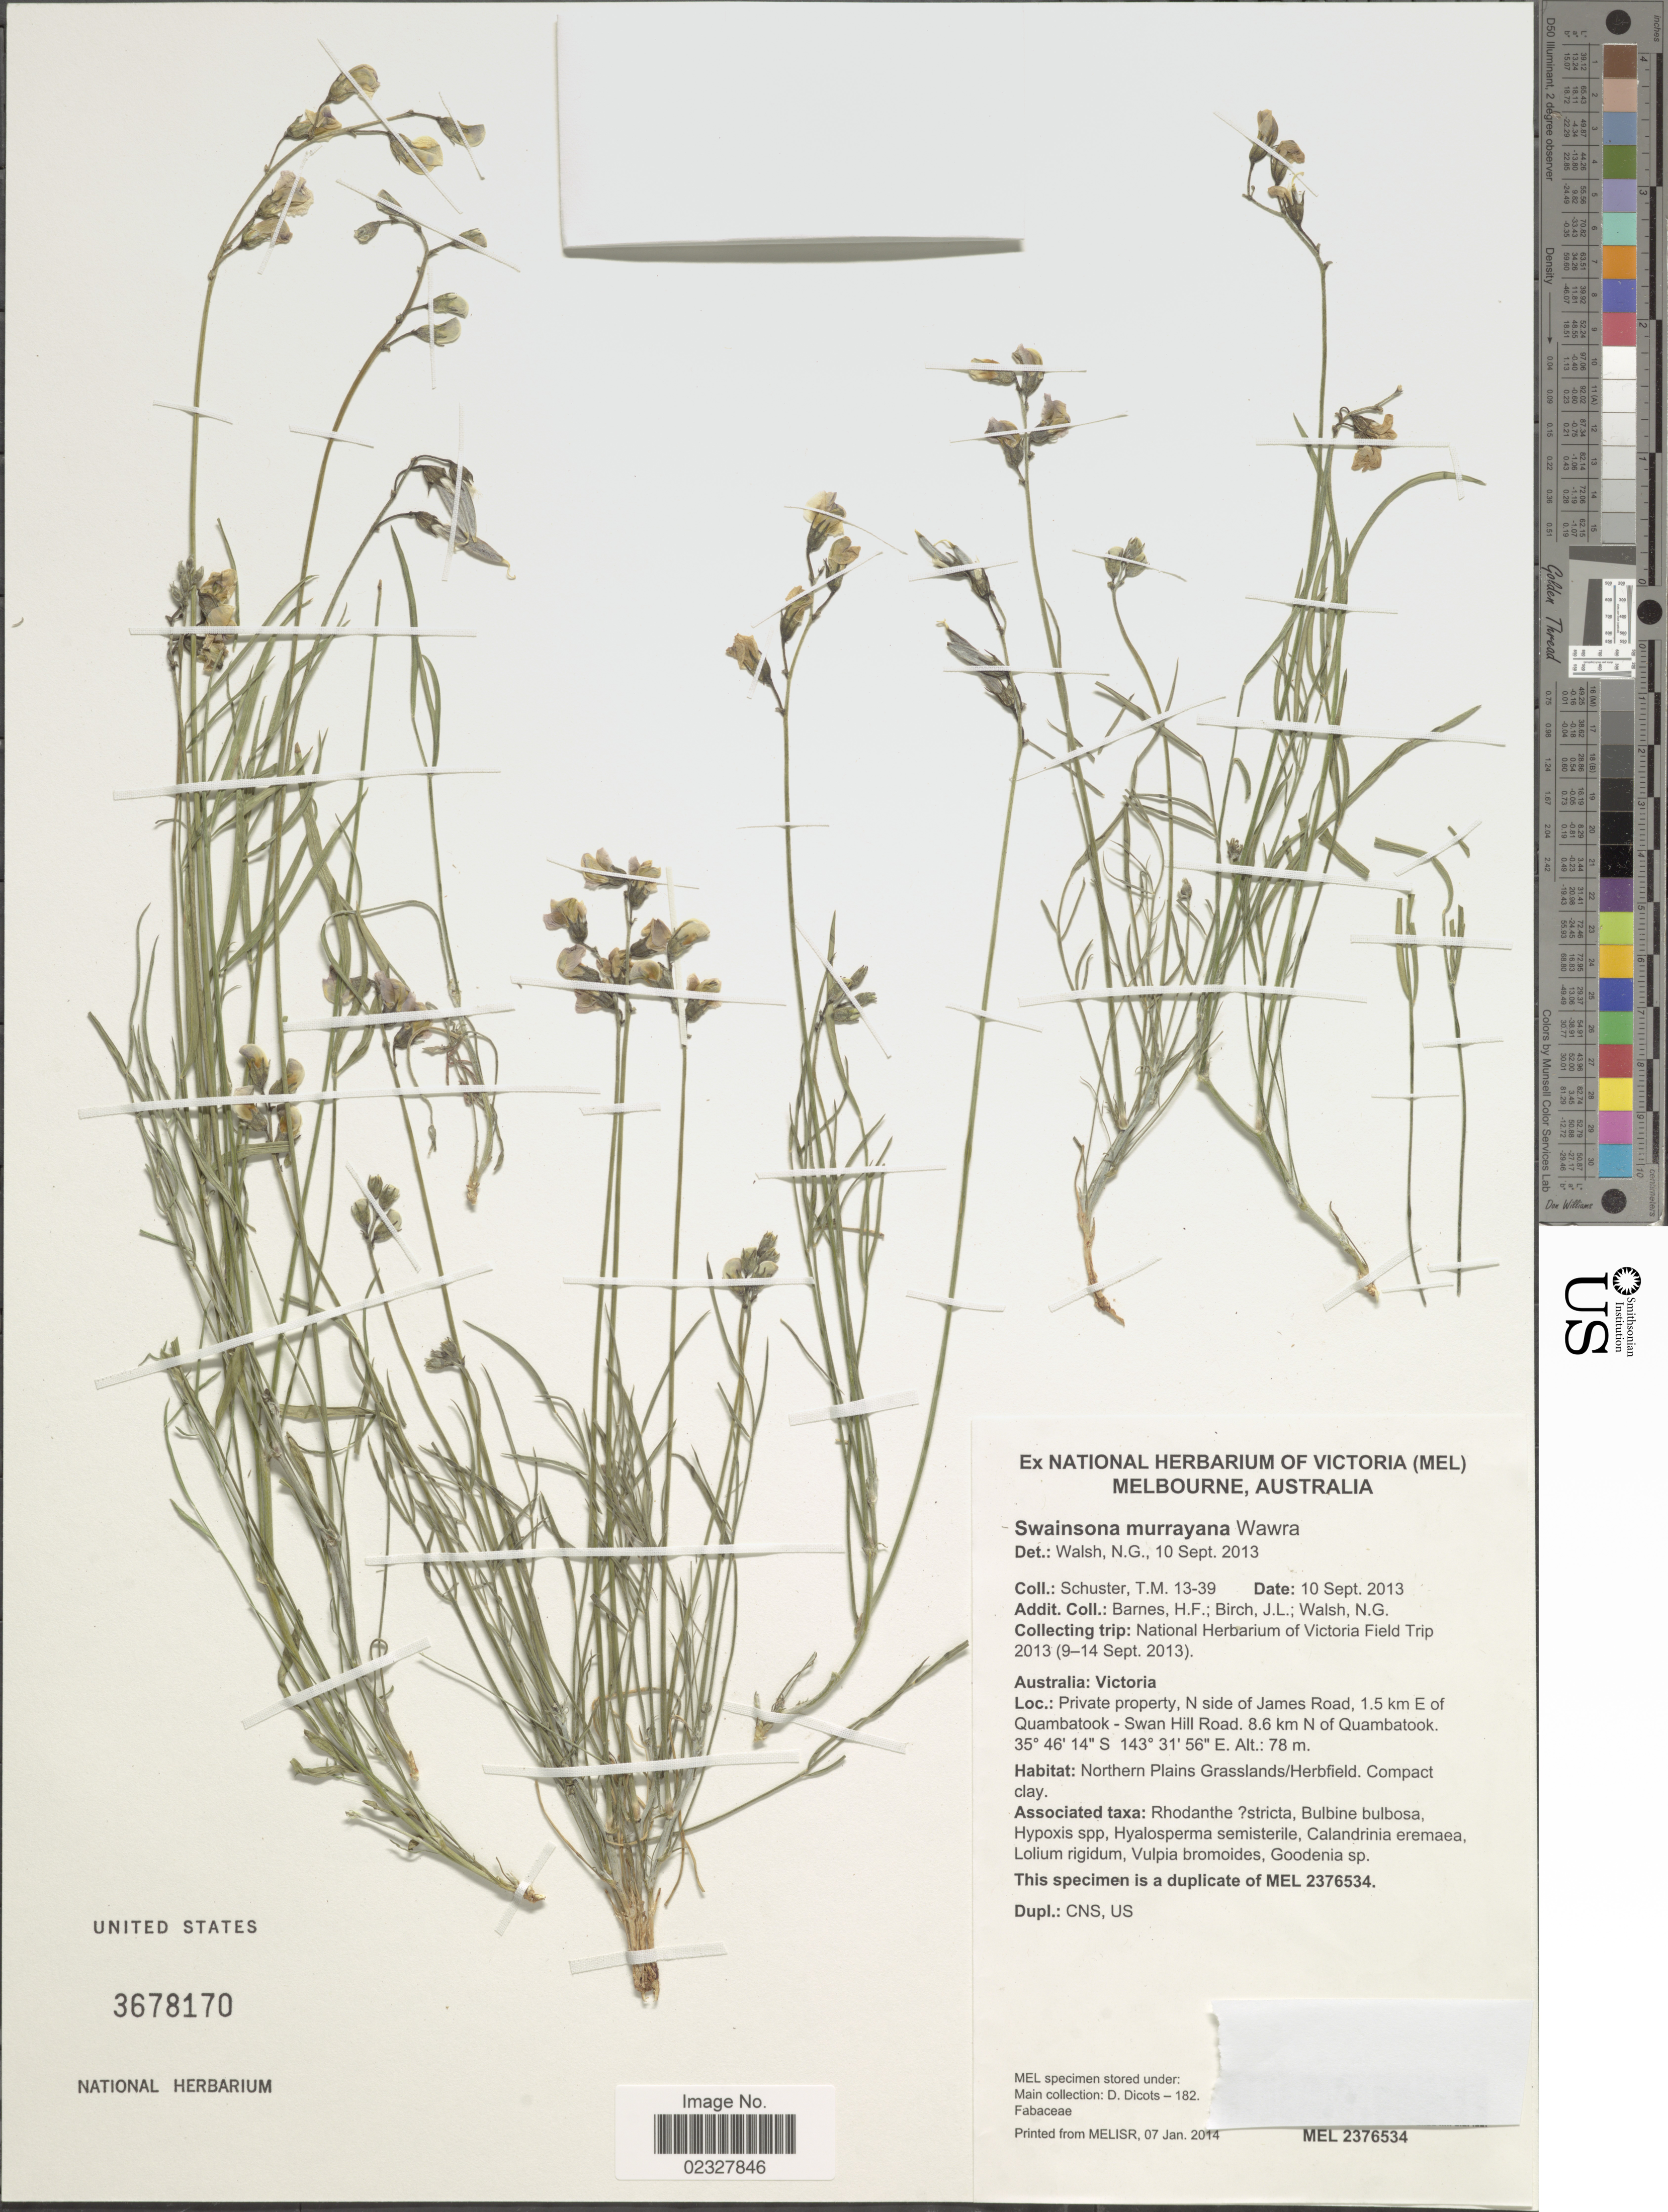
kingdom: Plantae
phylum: Tracheophyta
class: Magnoliopsida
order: Fabales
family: Fabaceae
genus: Swainsona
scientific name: Swainsona murrayana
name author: Wawra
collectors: T. Schuster, H. Barnes, J. Birch & N. Walsh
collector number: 1339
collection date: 2013-09-10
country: Australia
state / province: Victoria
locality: Victoria, Private Property, N. Side of James Road, 1.5 km E of Quambatook - Swan Hill Road. 8.6 km N of Quambatook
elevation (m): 78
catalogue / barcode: US 3678170